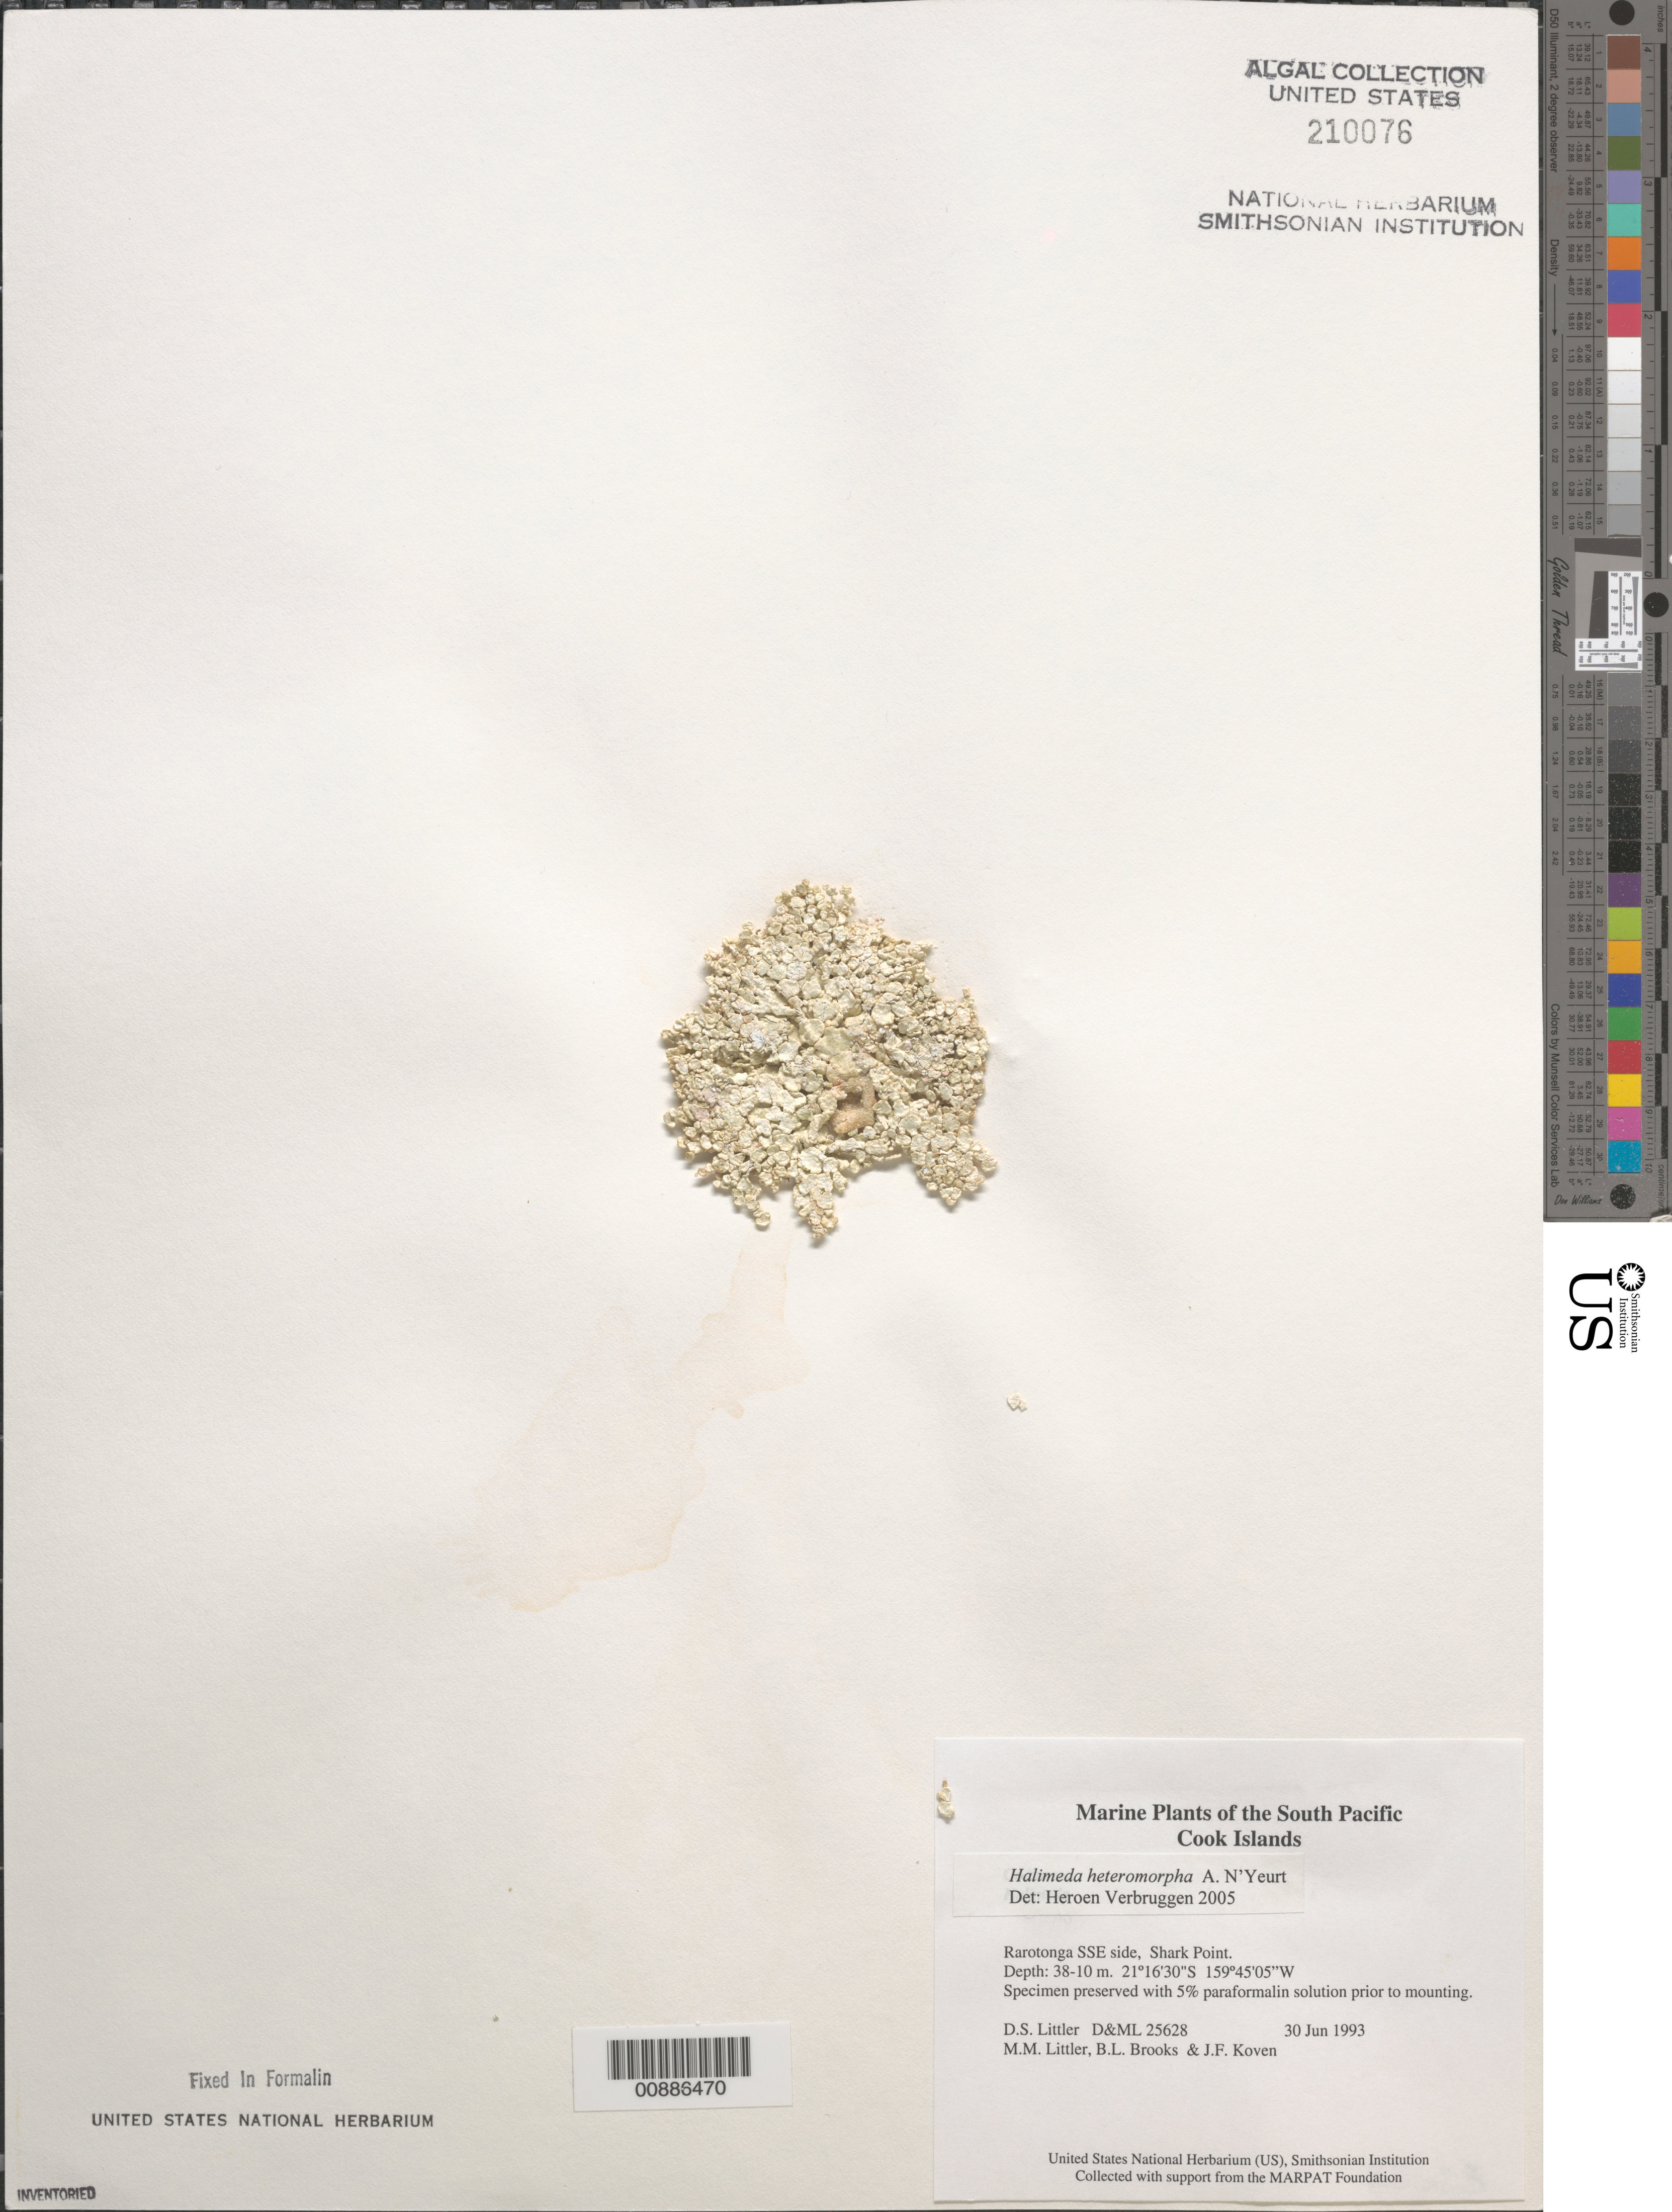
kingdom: Plantae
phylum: Chlorophyta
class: Ulvophyceae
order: Bryopsidales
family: Halimedaceae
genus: Halimeda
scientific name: Halimeda heteromorpha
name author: N'Yeurt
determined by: Verbruggen, H.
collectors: D. S. Littler, M. M. Littler, B. Brooks & J. Koven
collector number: D&ML 25628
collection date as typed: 30 Jun 1993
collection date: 1993-06-30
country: Cook Islands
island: Rarotonga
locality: Shark Point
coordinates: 21 16'30"S, 159 45'05"W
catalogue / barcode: US 210076